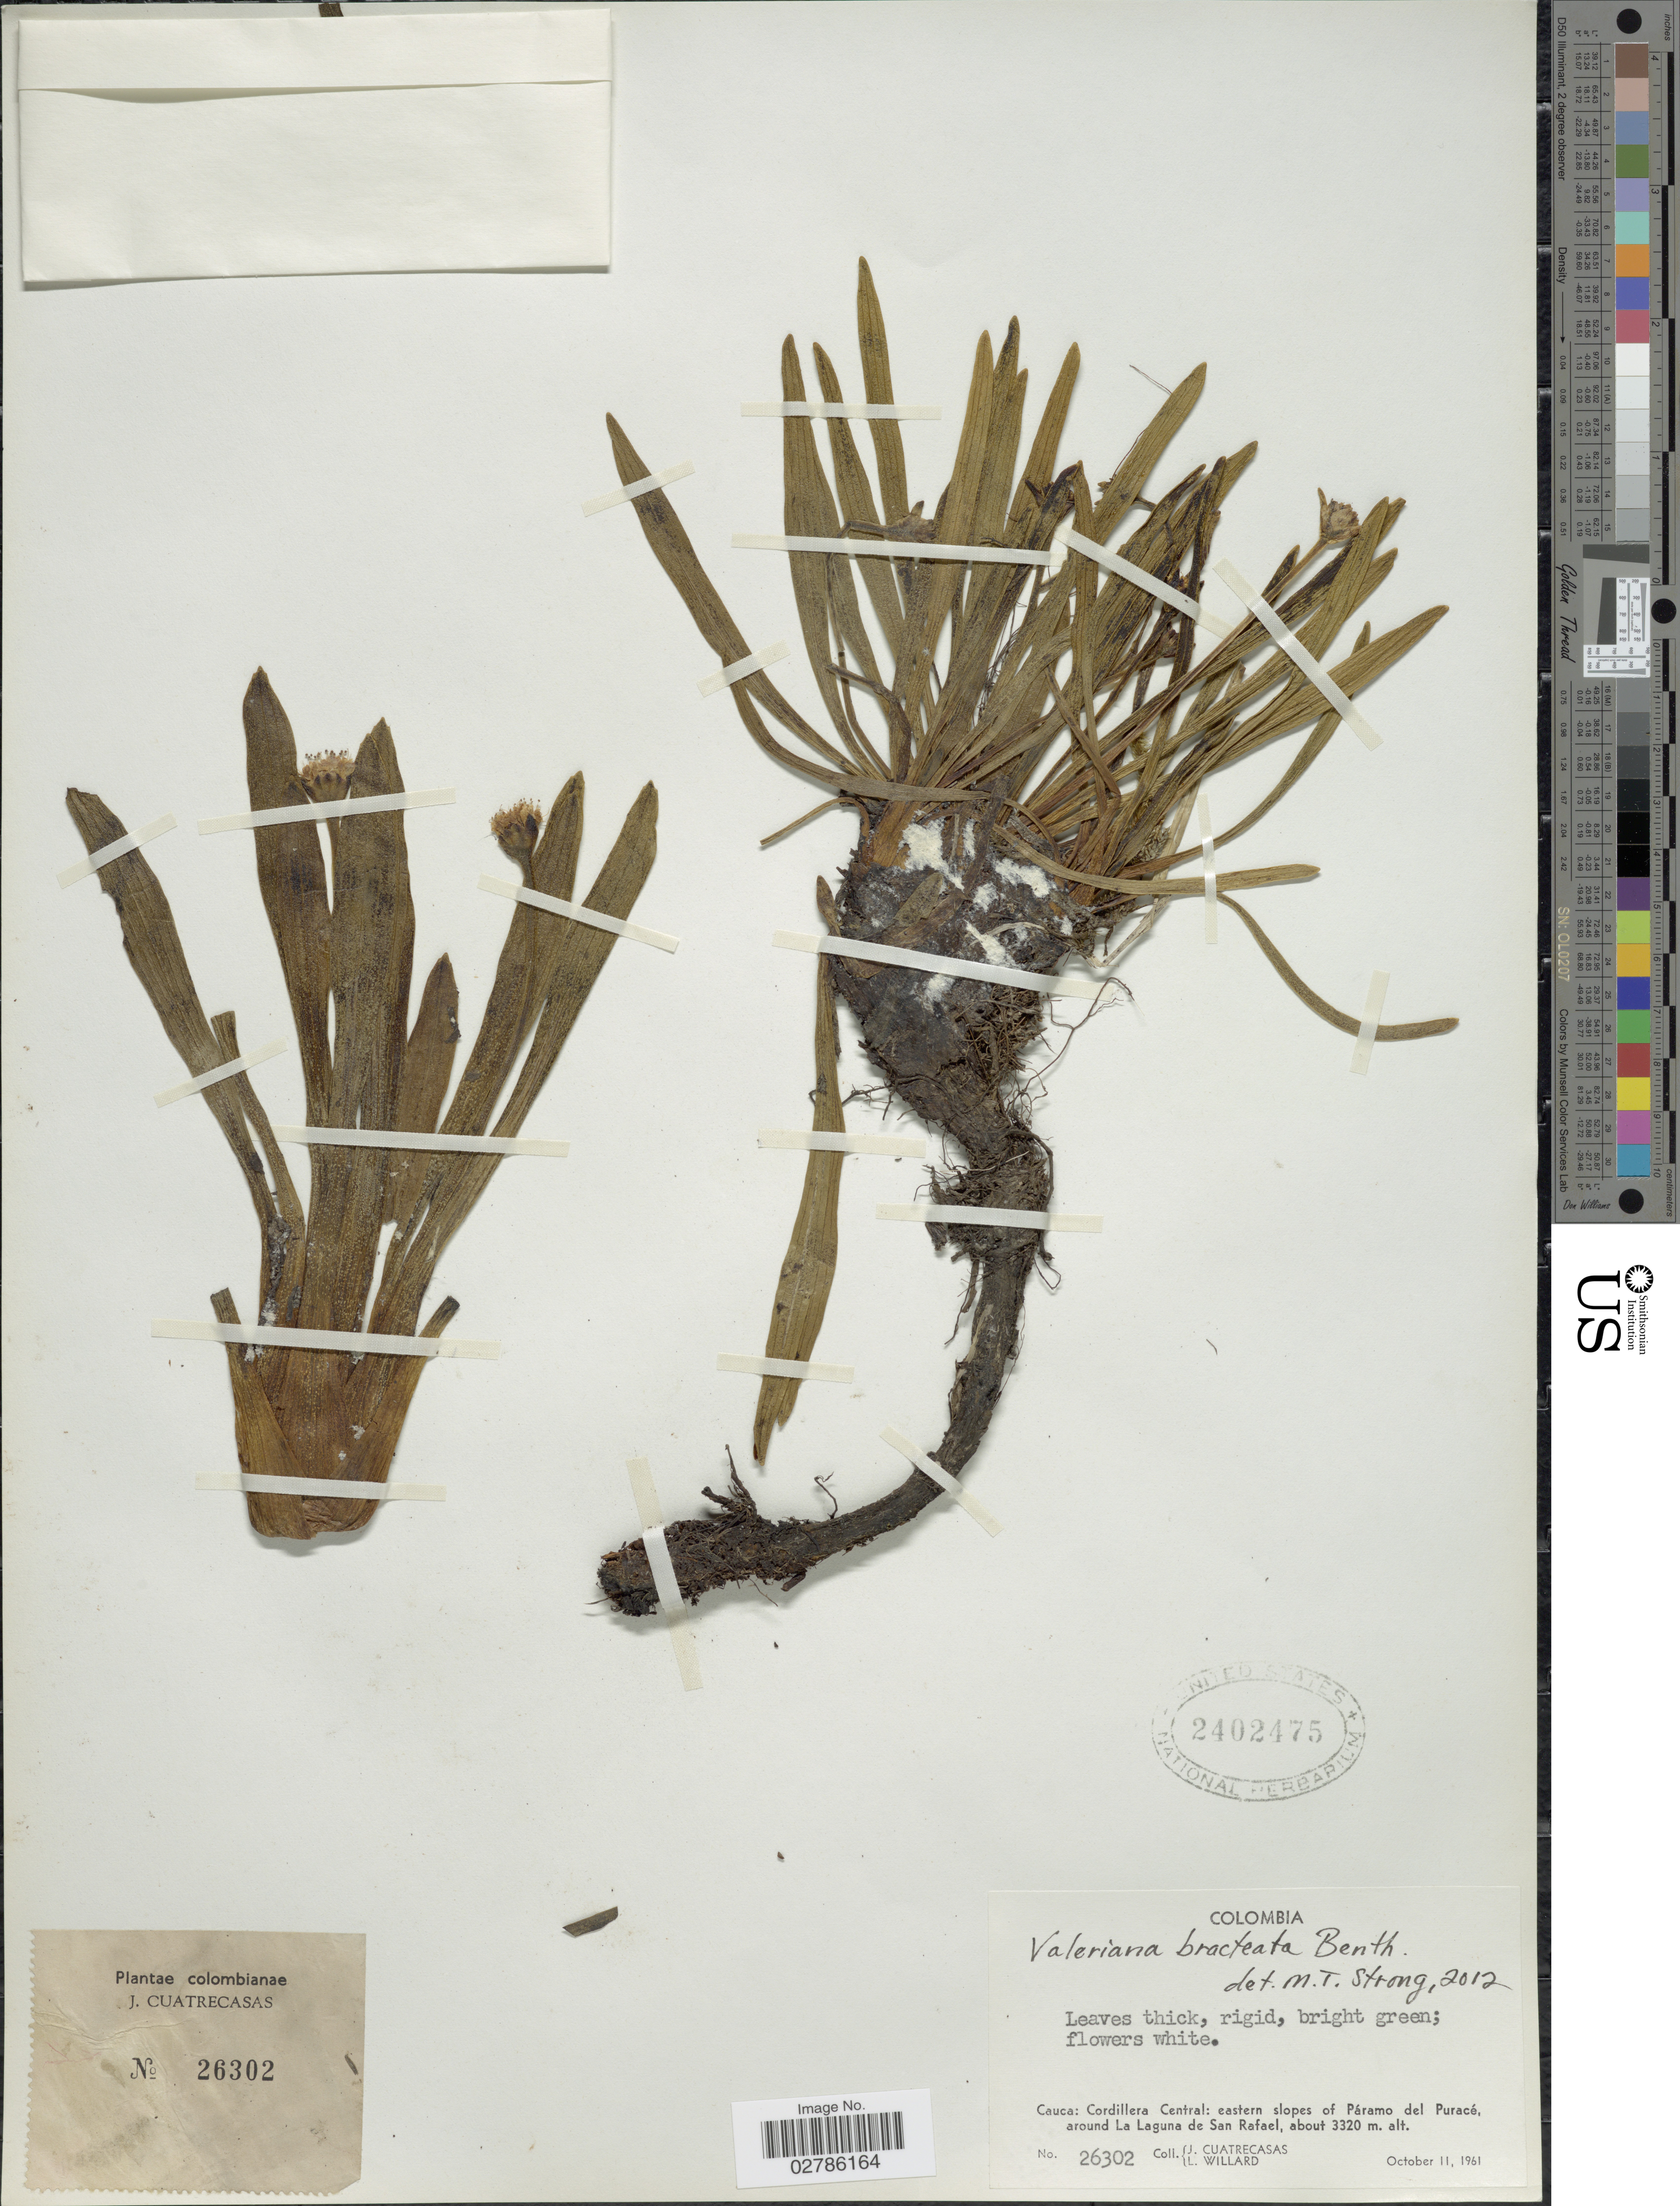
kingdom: Plantae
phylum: Tracheophyta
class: Magnoliopsida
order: Dipsacales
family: Caprifoliaceae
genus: Phyllactis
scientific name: Phyllactis bracteata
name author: (Benth.) Wedd.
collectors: J. Cuatrecasas & L. Willard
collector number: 26302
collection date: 1961-10-11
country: Colombia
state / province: Cauca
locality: Cordillera Central, eastern slopes of Páramo del Puracé, around La Laguna de San Rafael.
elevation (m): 3320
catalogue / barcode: US 2402475